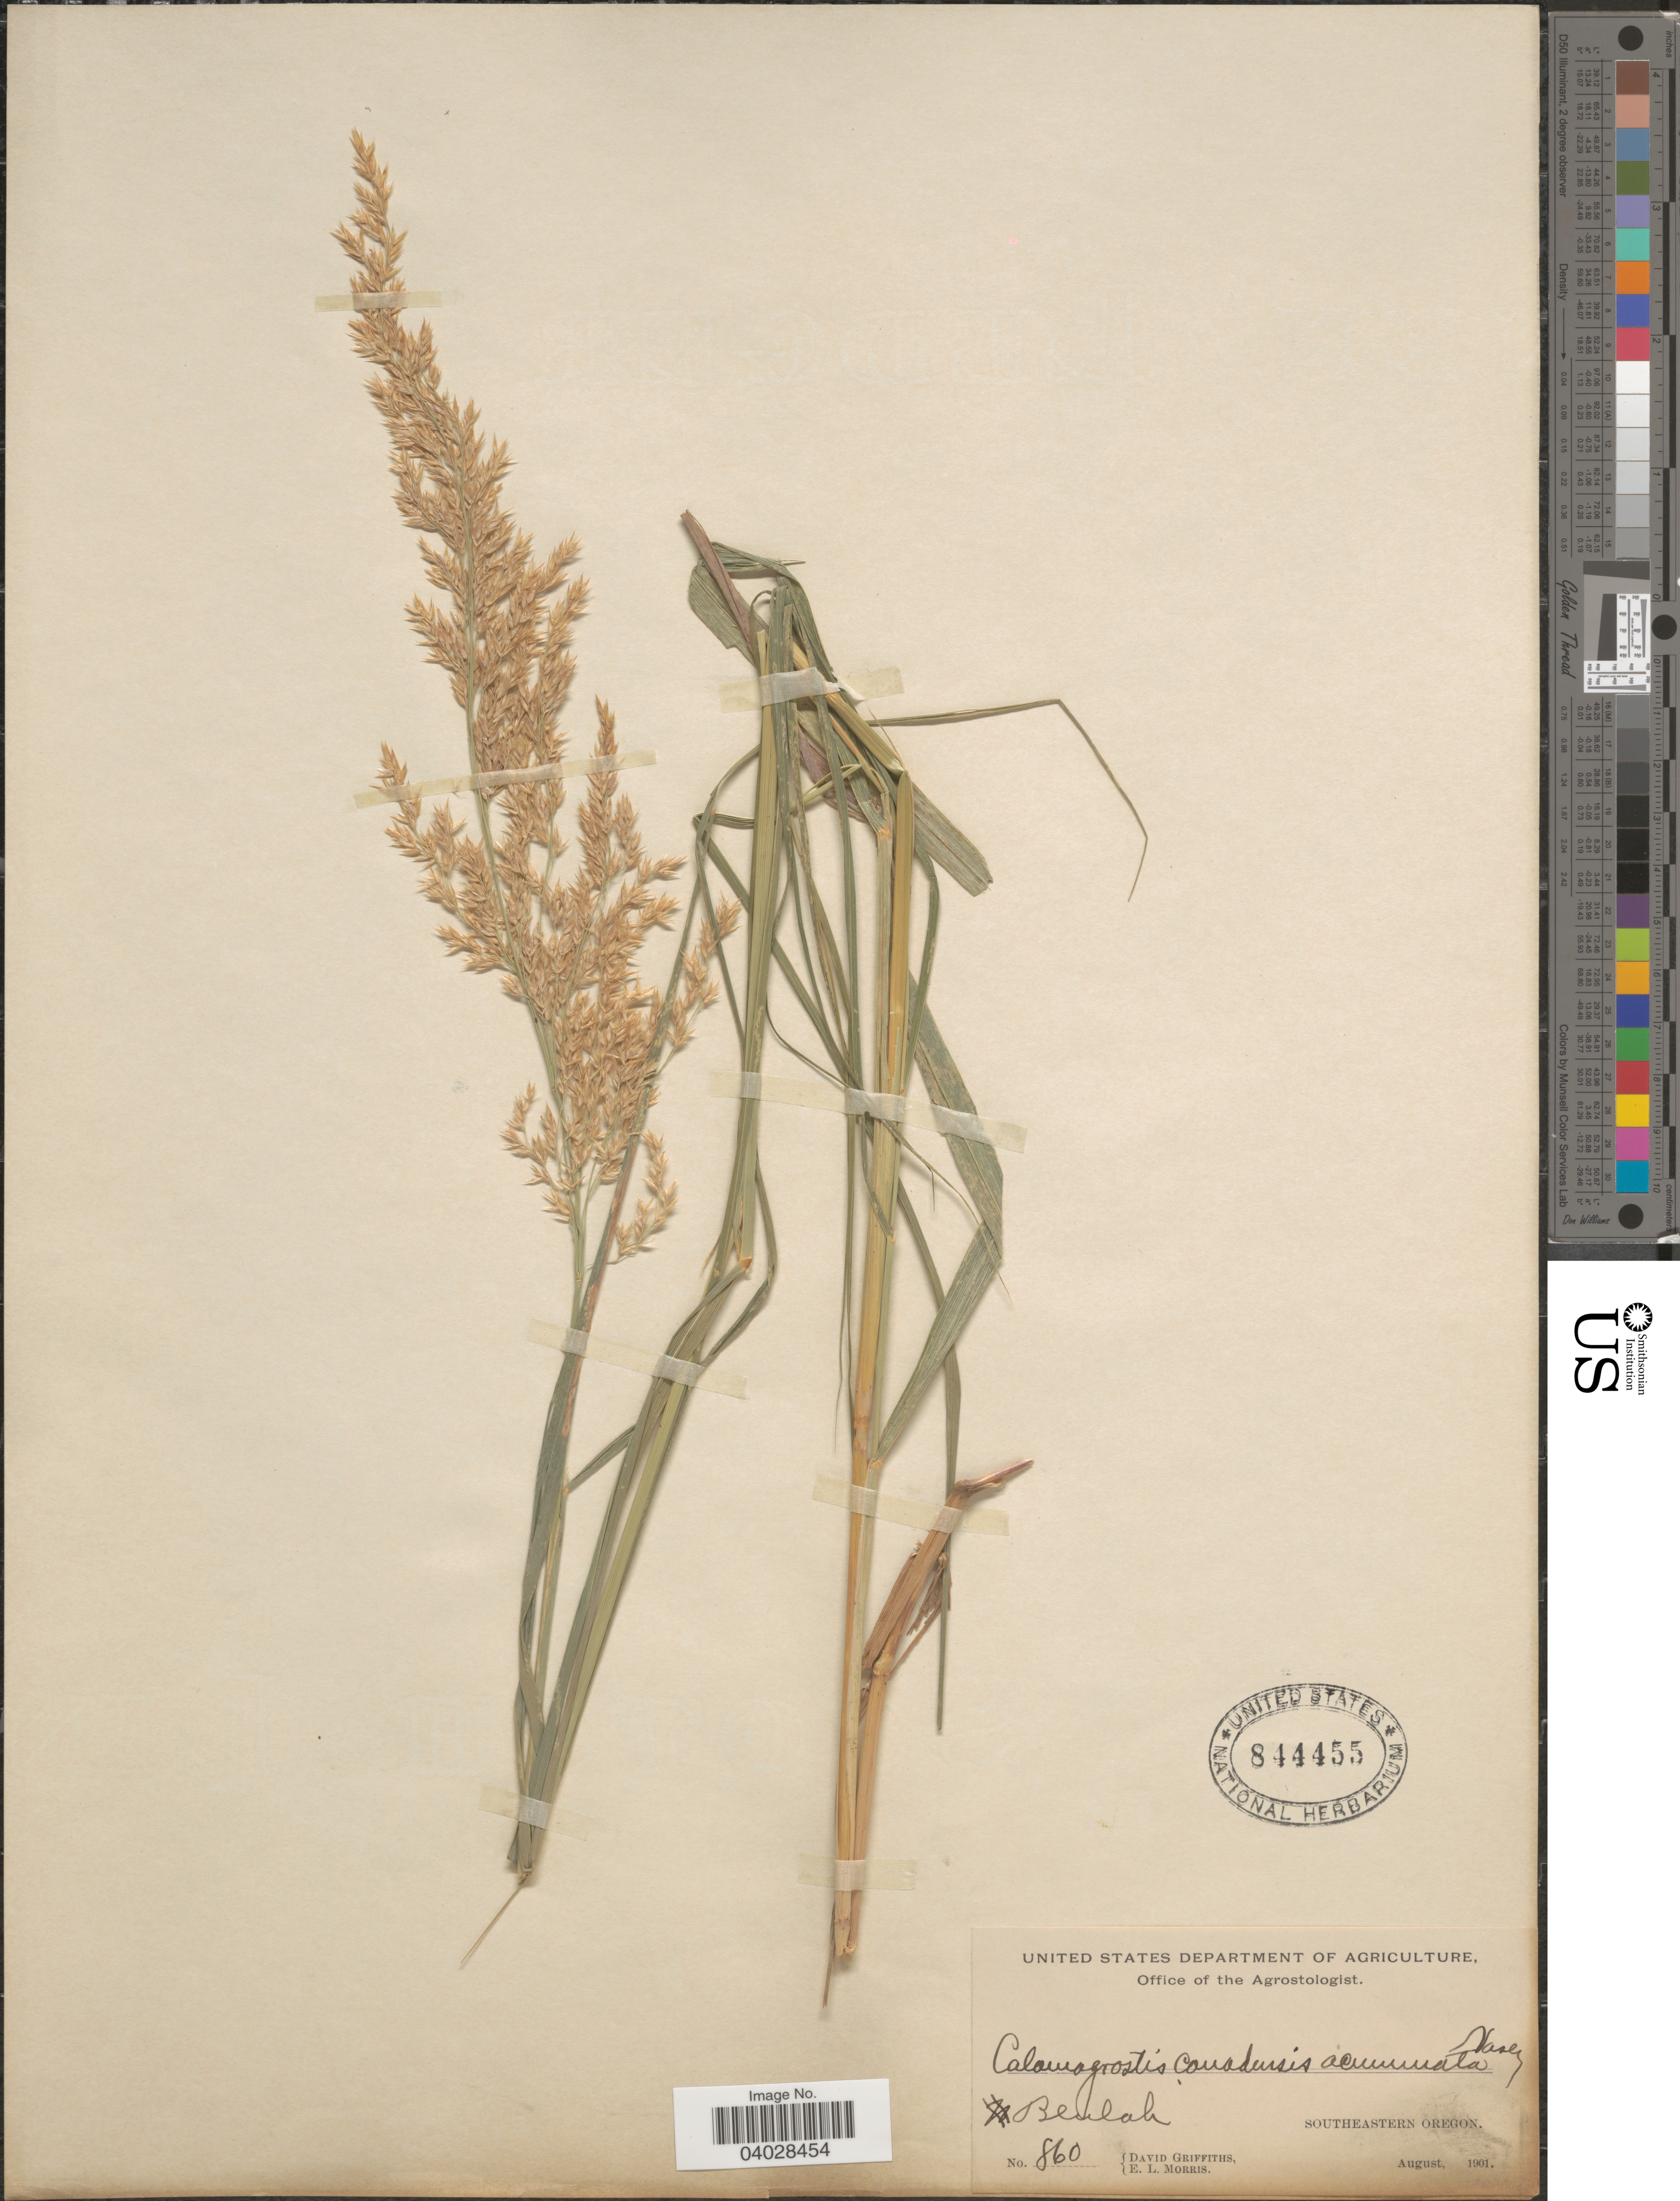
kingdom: Plantae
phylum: Tracheophyta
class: Liliopsida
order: Poales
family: Poaceae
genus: Calamagrostis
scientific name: Calamagrostis canadensis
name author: (Michx.) P. Beauv.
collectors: D. Griffiths & E. Morris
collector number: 860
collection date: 1901-08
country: United States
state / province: Oregon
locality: Beulah. Southeastern Oregon.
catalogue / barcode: US 844455